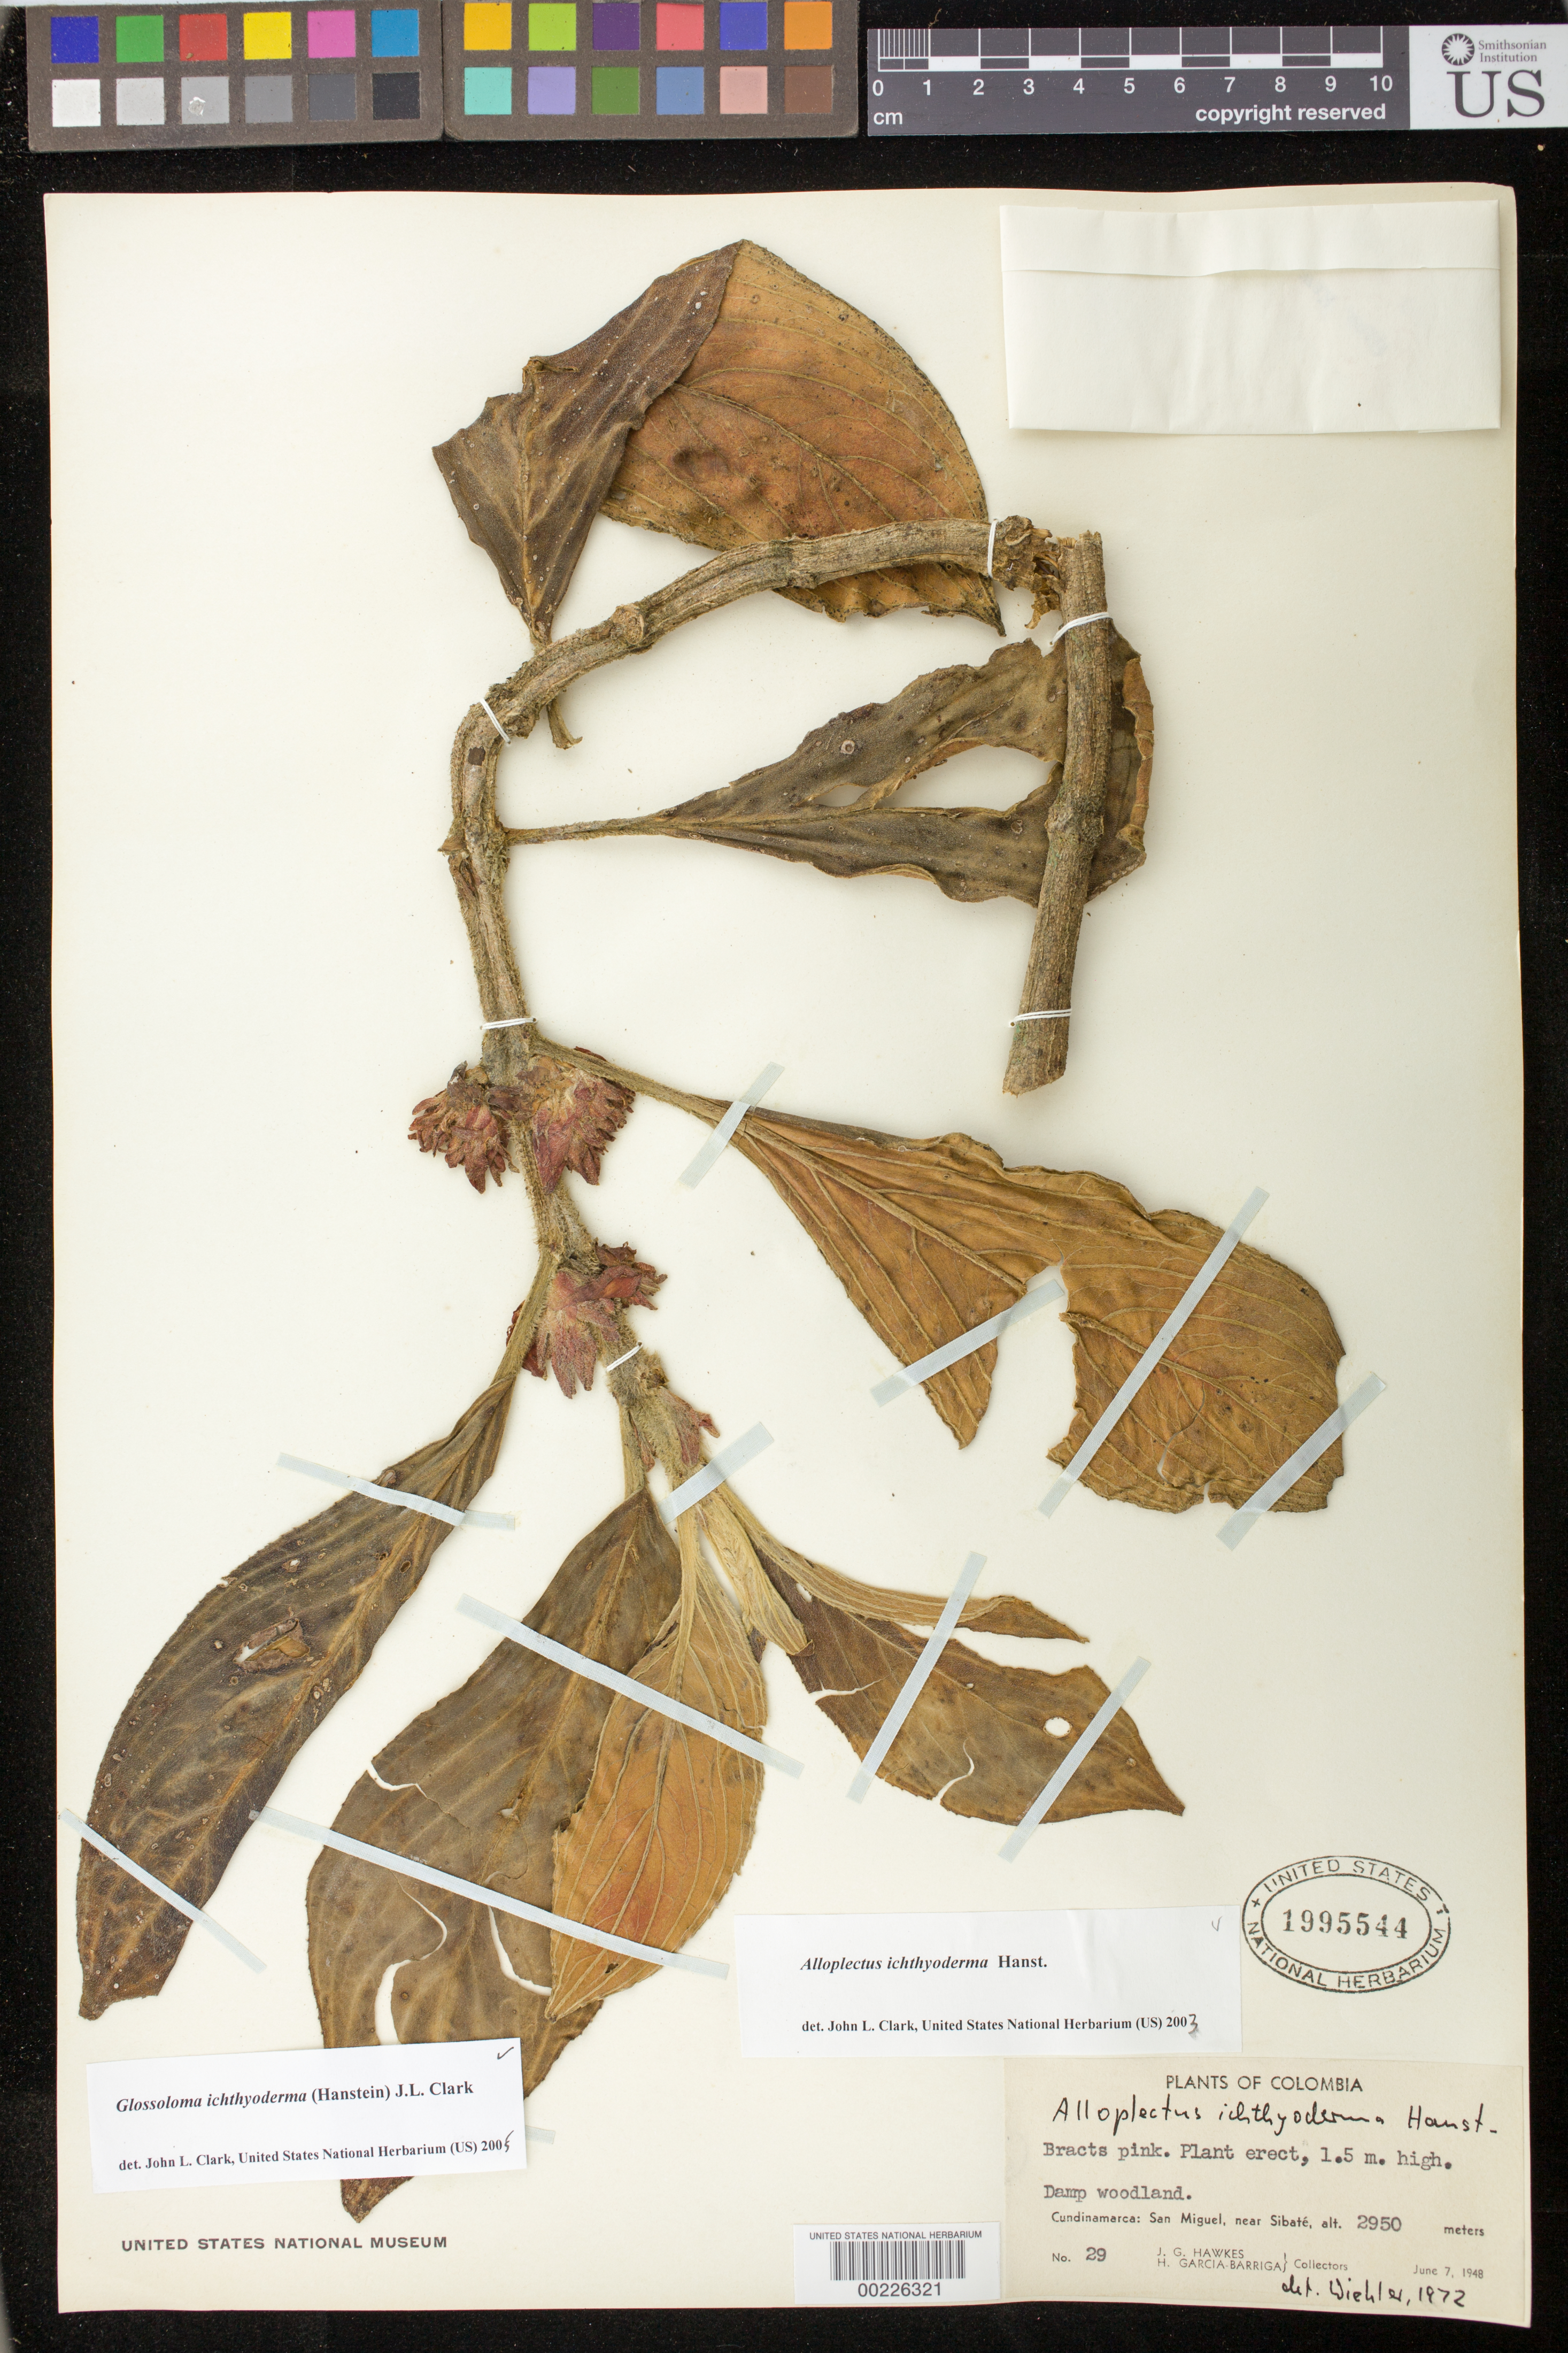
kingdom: Plantae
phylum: Tracheophyta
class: Magnoliopsida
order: Lamiales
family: Gesneriaceae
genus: Glossoloma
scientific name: Glossoloma ichthyoderma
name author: (Hanst.) J.L. Clark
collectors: J. Hawkes & H. García Barriga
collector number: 29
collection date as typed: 07 Jun 1948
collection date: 1948-06-07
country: Colombia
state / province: Cundinamarca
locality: San Miguel, near Sibate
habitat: Damp woodland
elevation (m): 2950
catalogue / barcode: US 1995544